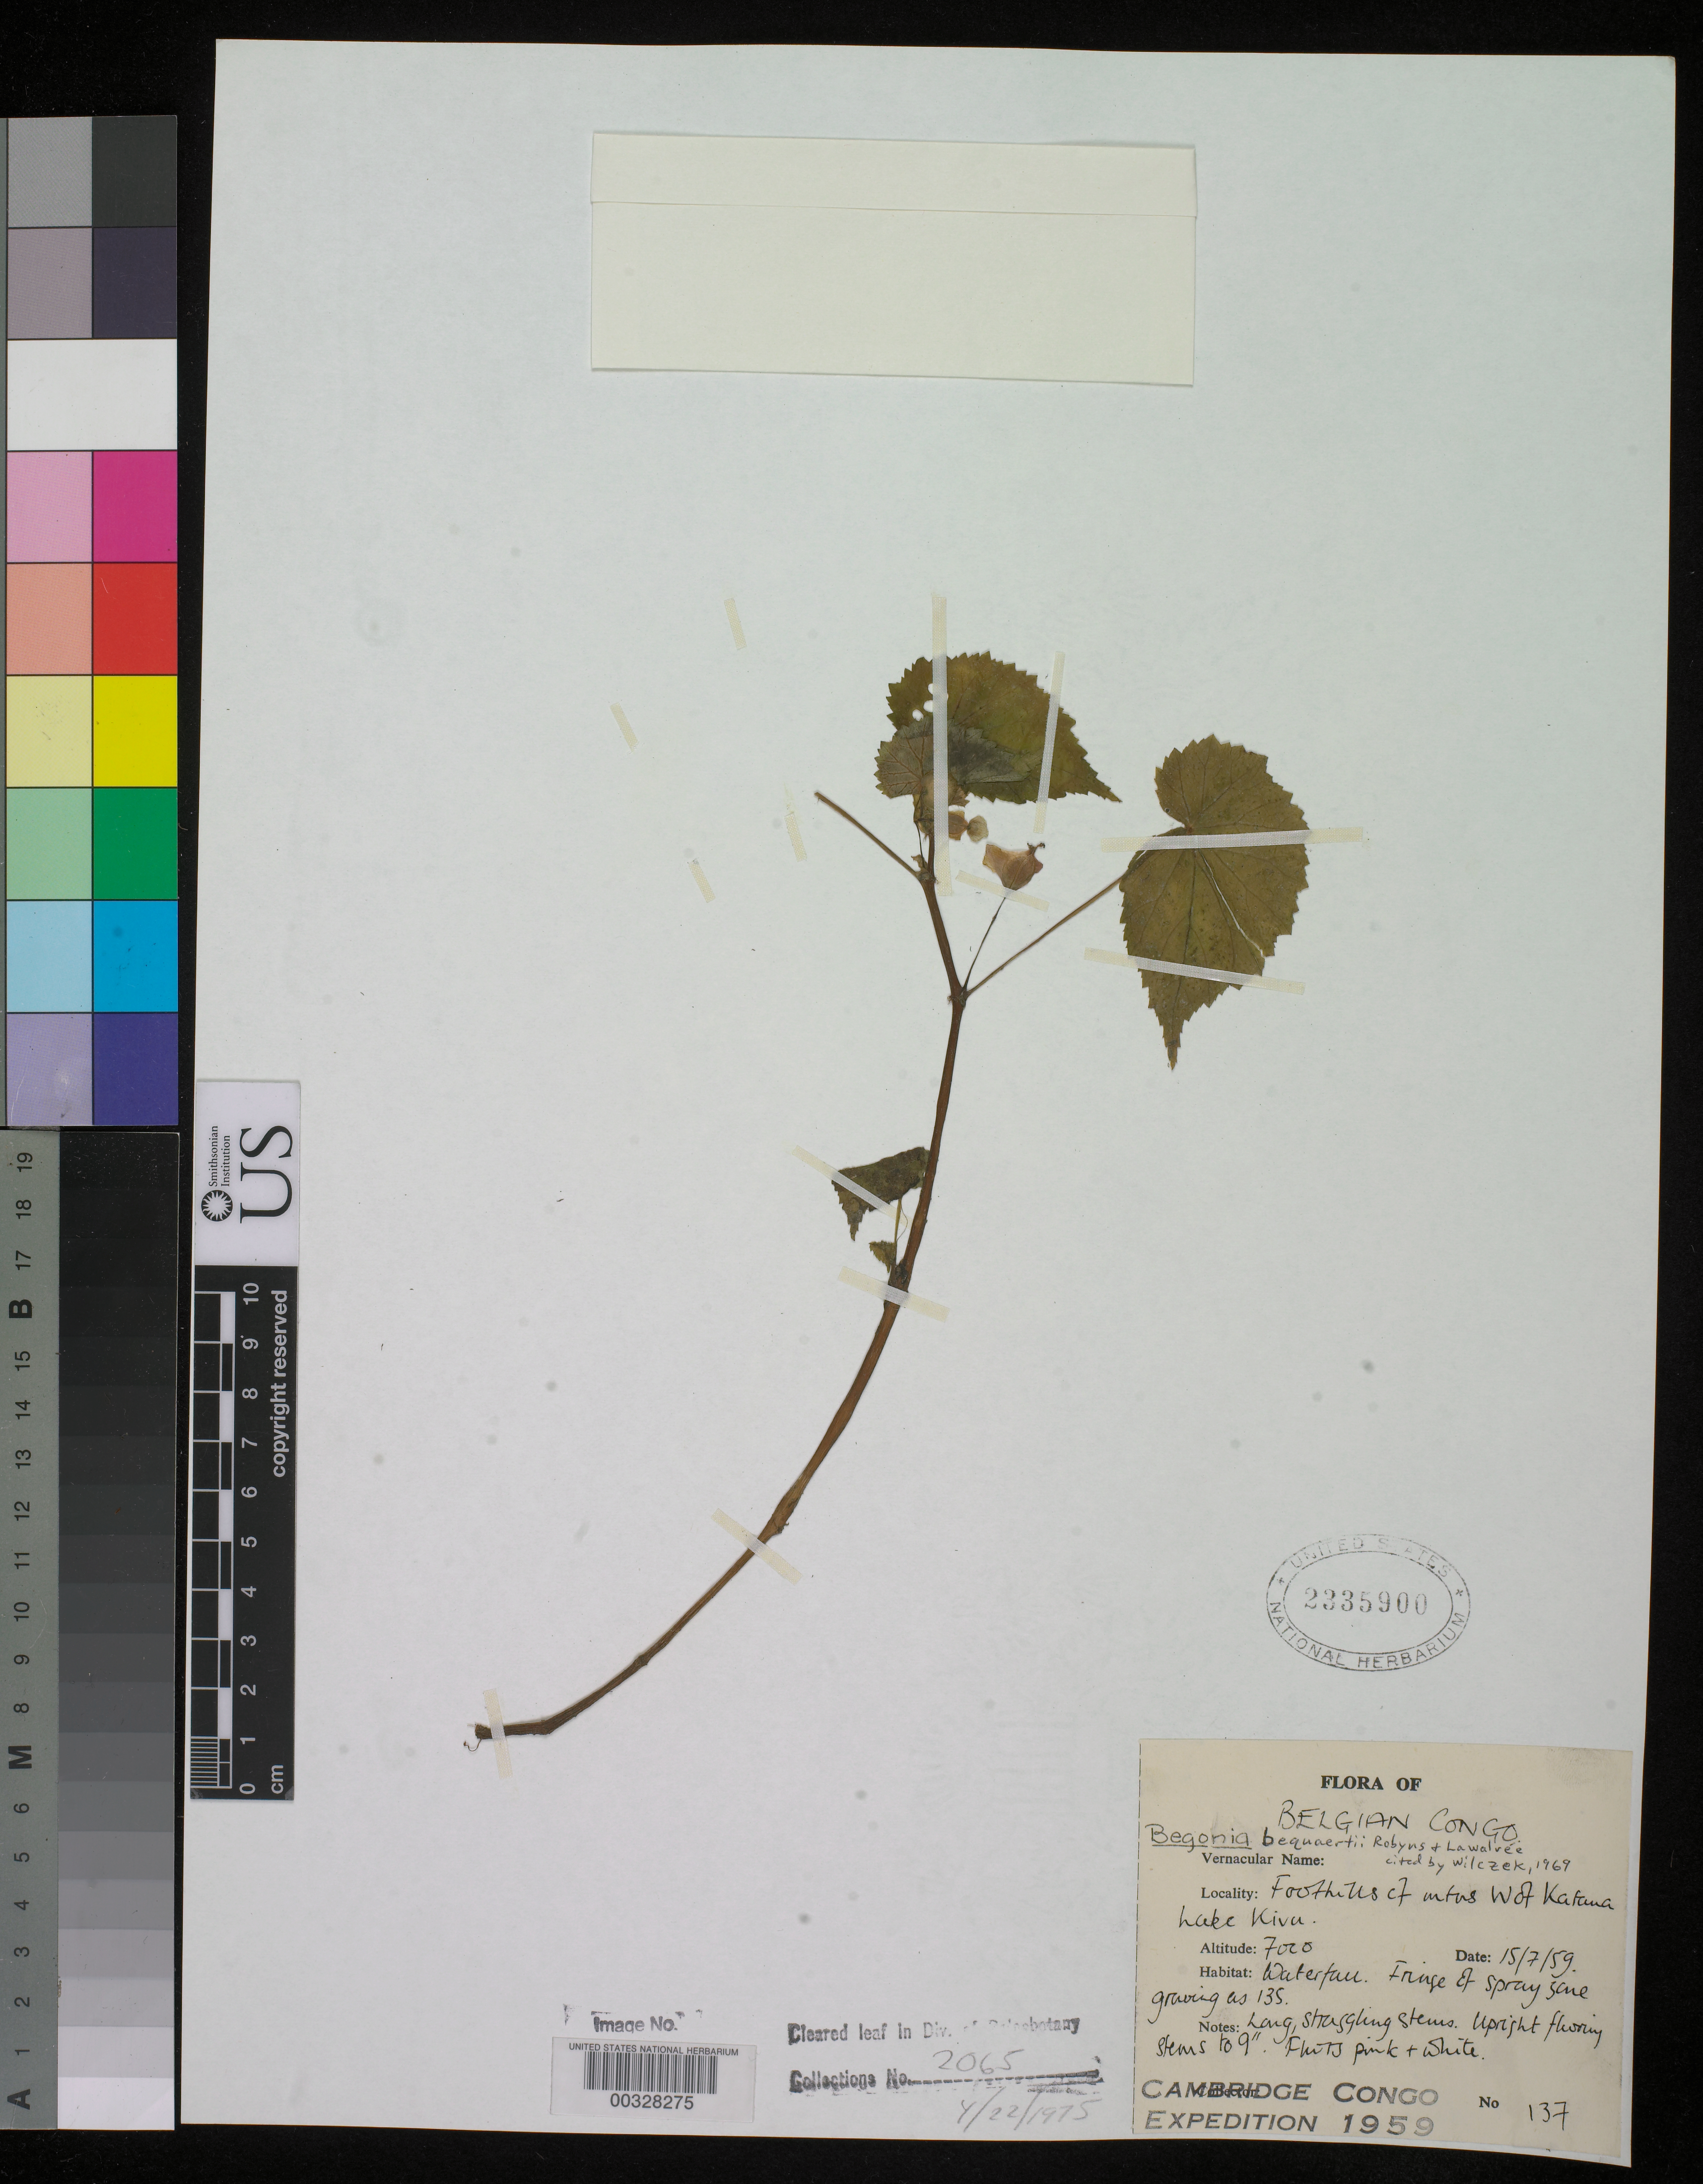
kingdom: Plantae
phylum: Tracheophyta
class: Magnoliopsida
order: Cucurbitales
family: Begoniaceae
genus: Begonia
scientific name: Begonia batesii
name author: C. DC.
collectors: ex Cambridge Congo exped.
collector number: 137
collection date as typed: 15 Jul 1959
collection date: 1959-07-15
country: Congo, Democratic Republic of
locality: Foothills of mountains w of kafana, lake kivu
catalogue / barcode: US 2335900